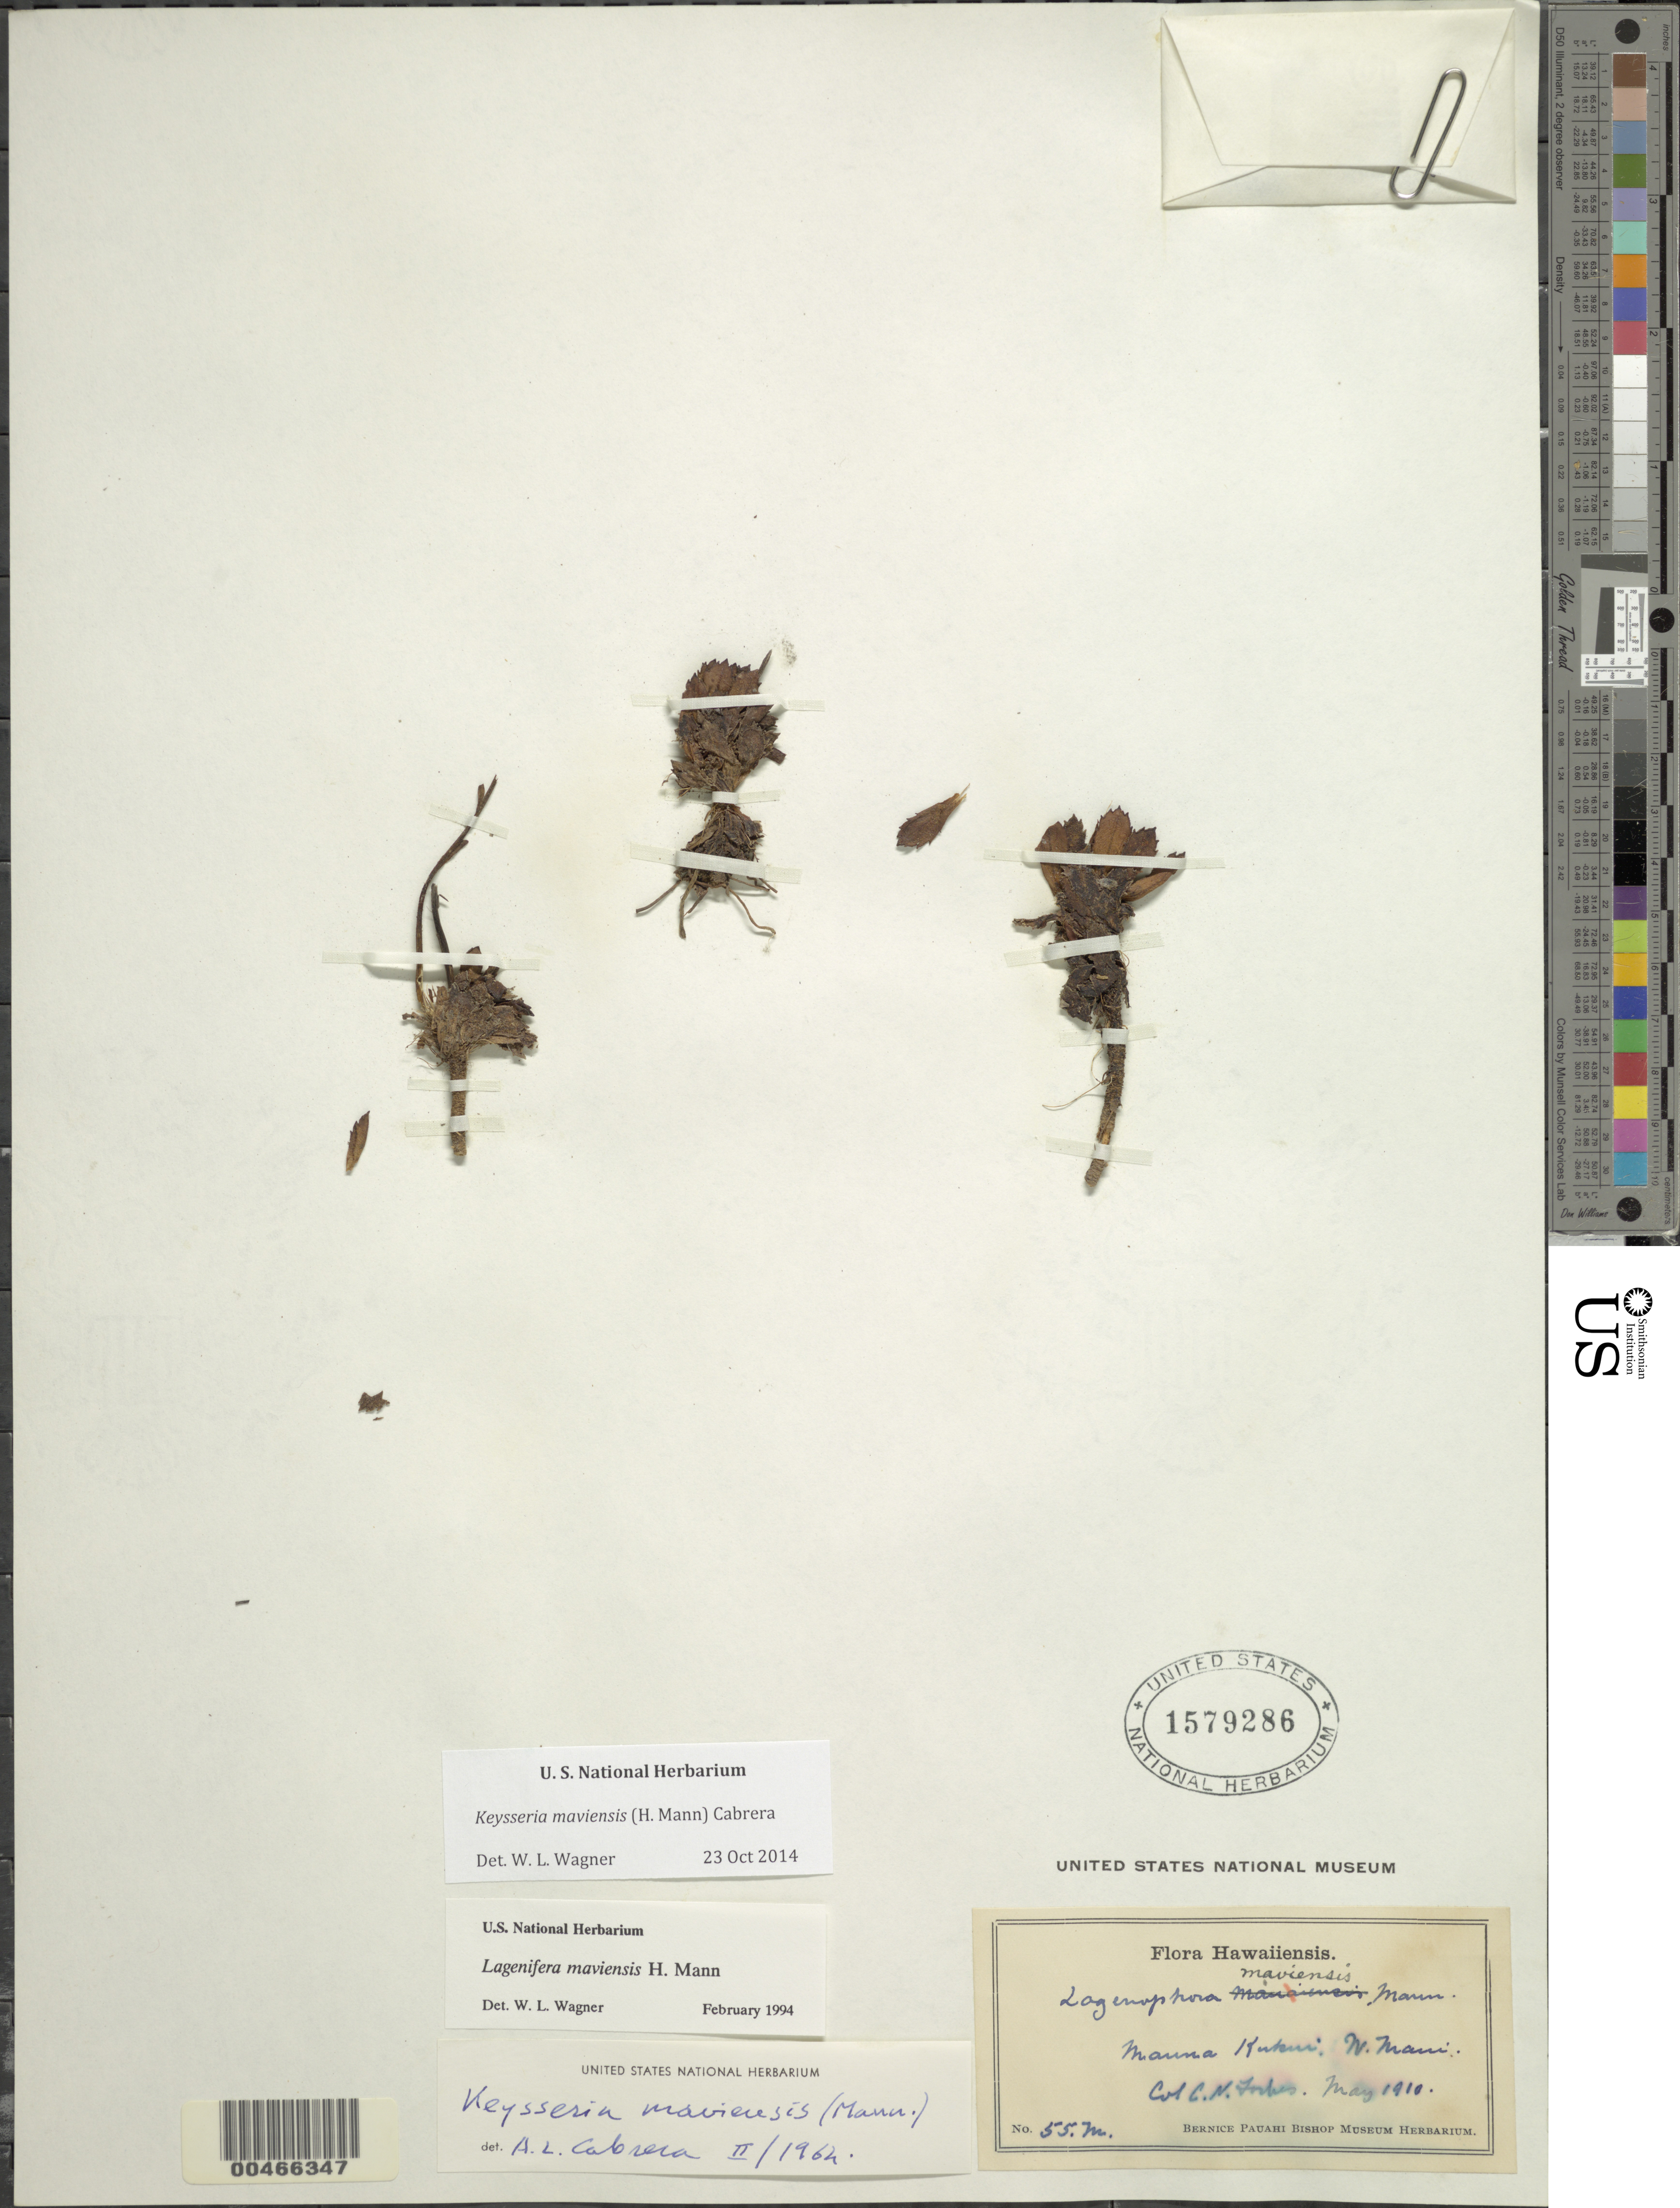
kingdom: Plantae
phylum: Tracheophyta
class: Magnoliopsida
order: Asterales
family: Asteraceae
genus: Keysseria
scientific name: Keysseria maviensis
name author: (H. Mann) Cabrera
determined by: Wagner, W. L., (BOT), Smithsonian Institution - National Museum of Natural History (UNITED STATES)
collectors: C. N. Forbes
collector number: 55.M.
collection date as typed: May 1911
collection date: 1911-05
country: United States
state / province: Hawaii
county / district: Maui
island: Maui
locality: Mauna Kukui, W Maui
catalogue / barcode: US 1579286